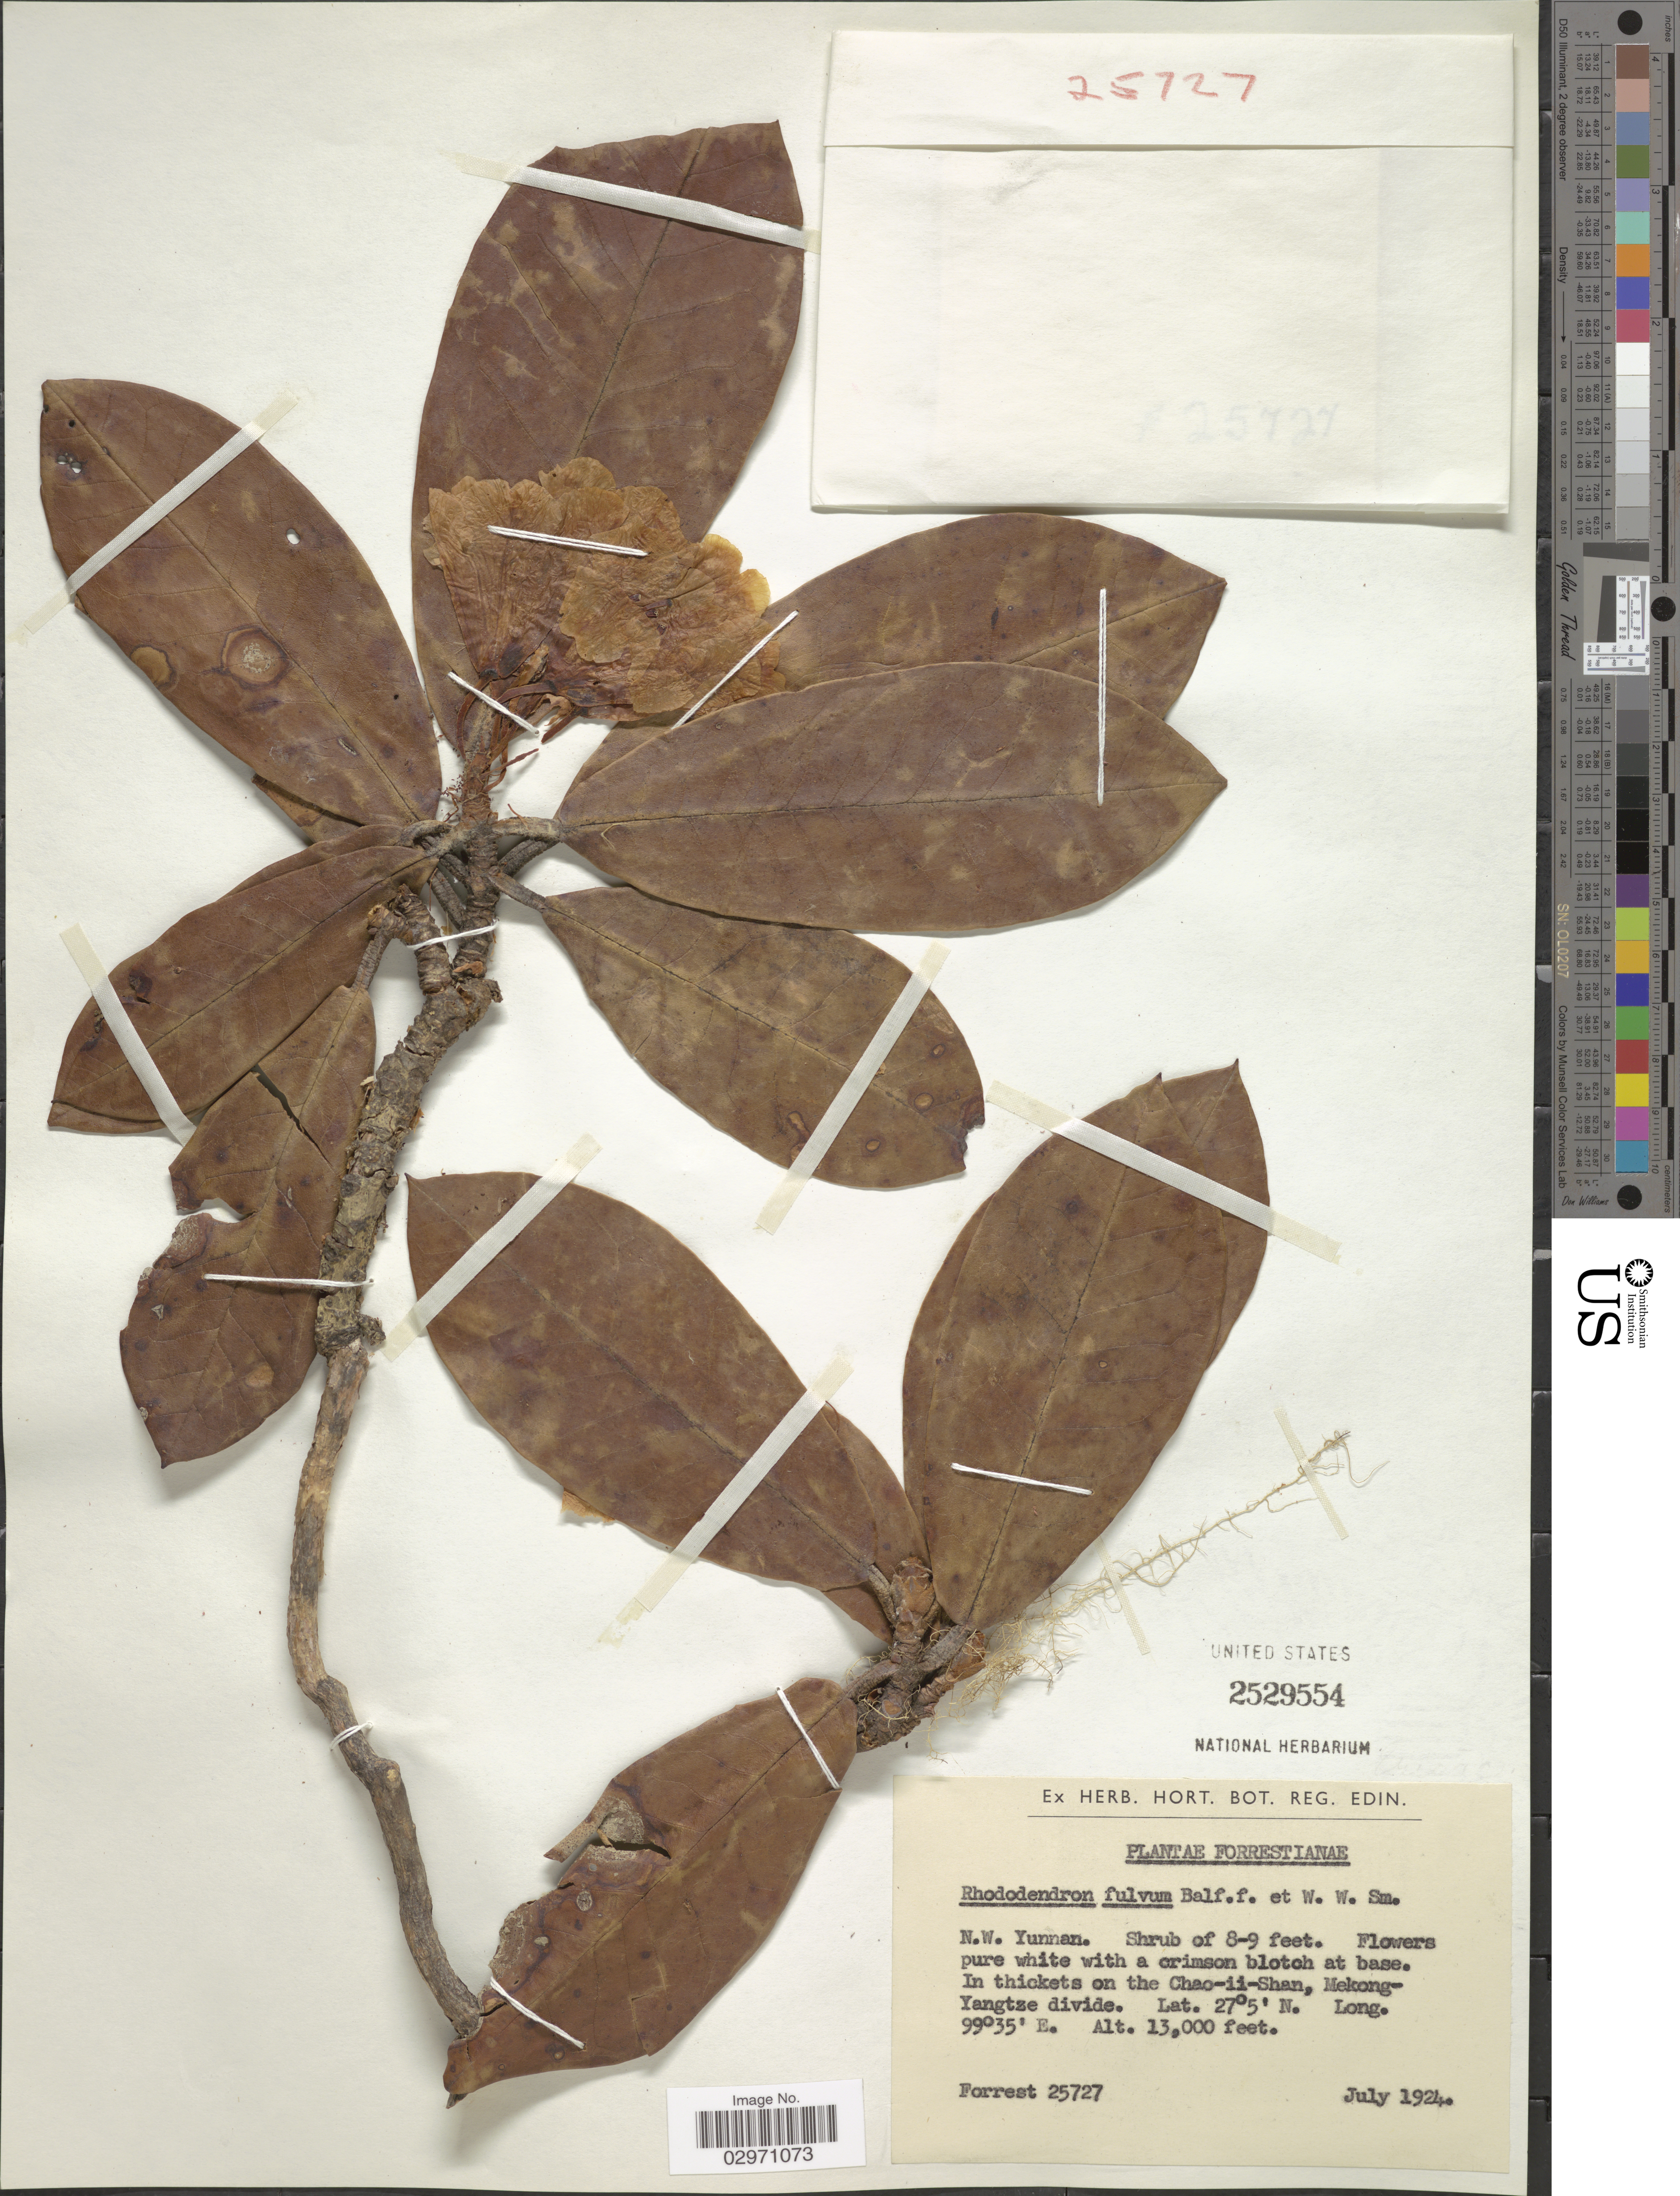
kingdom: Plantae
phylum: Tracheophyta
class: Magnoliopsida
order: Ericales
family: Ericaceae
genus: Rhododendron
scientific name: Rhododendron fulvum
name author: Balf. f. & W.W. Sm.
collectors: -. Forrest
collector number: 25727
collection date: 1924-07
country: China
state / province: Yunnan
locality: N.W. Yunnan. On the Chao-ii-Shan, Mekong-Yangtze divide.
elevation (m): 3962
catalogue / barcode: US 2529554